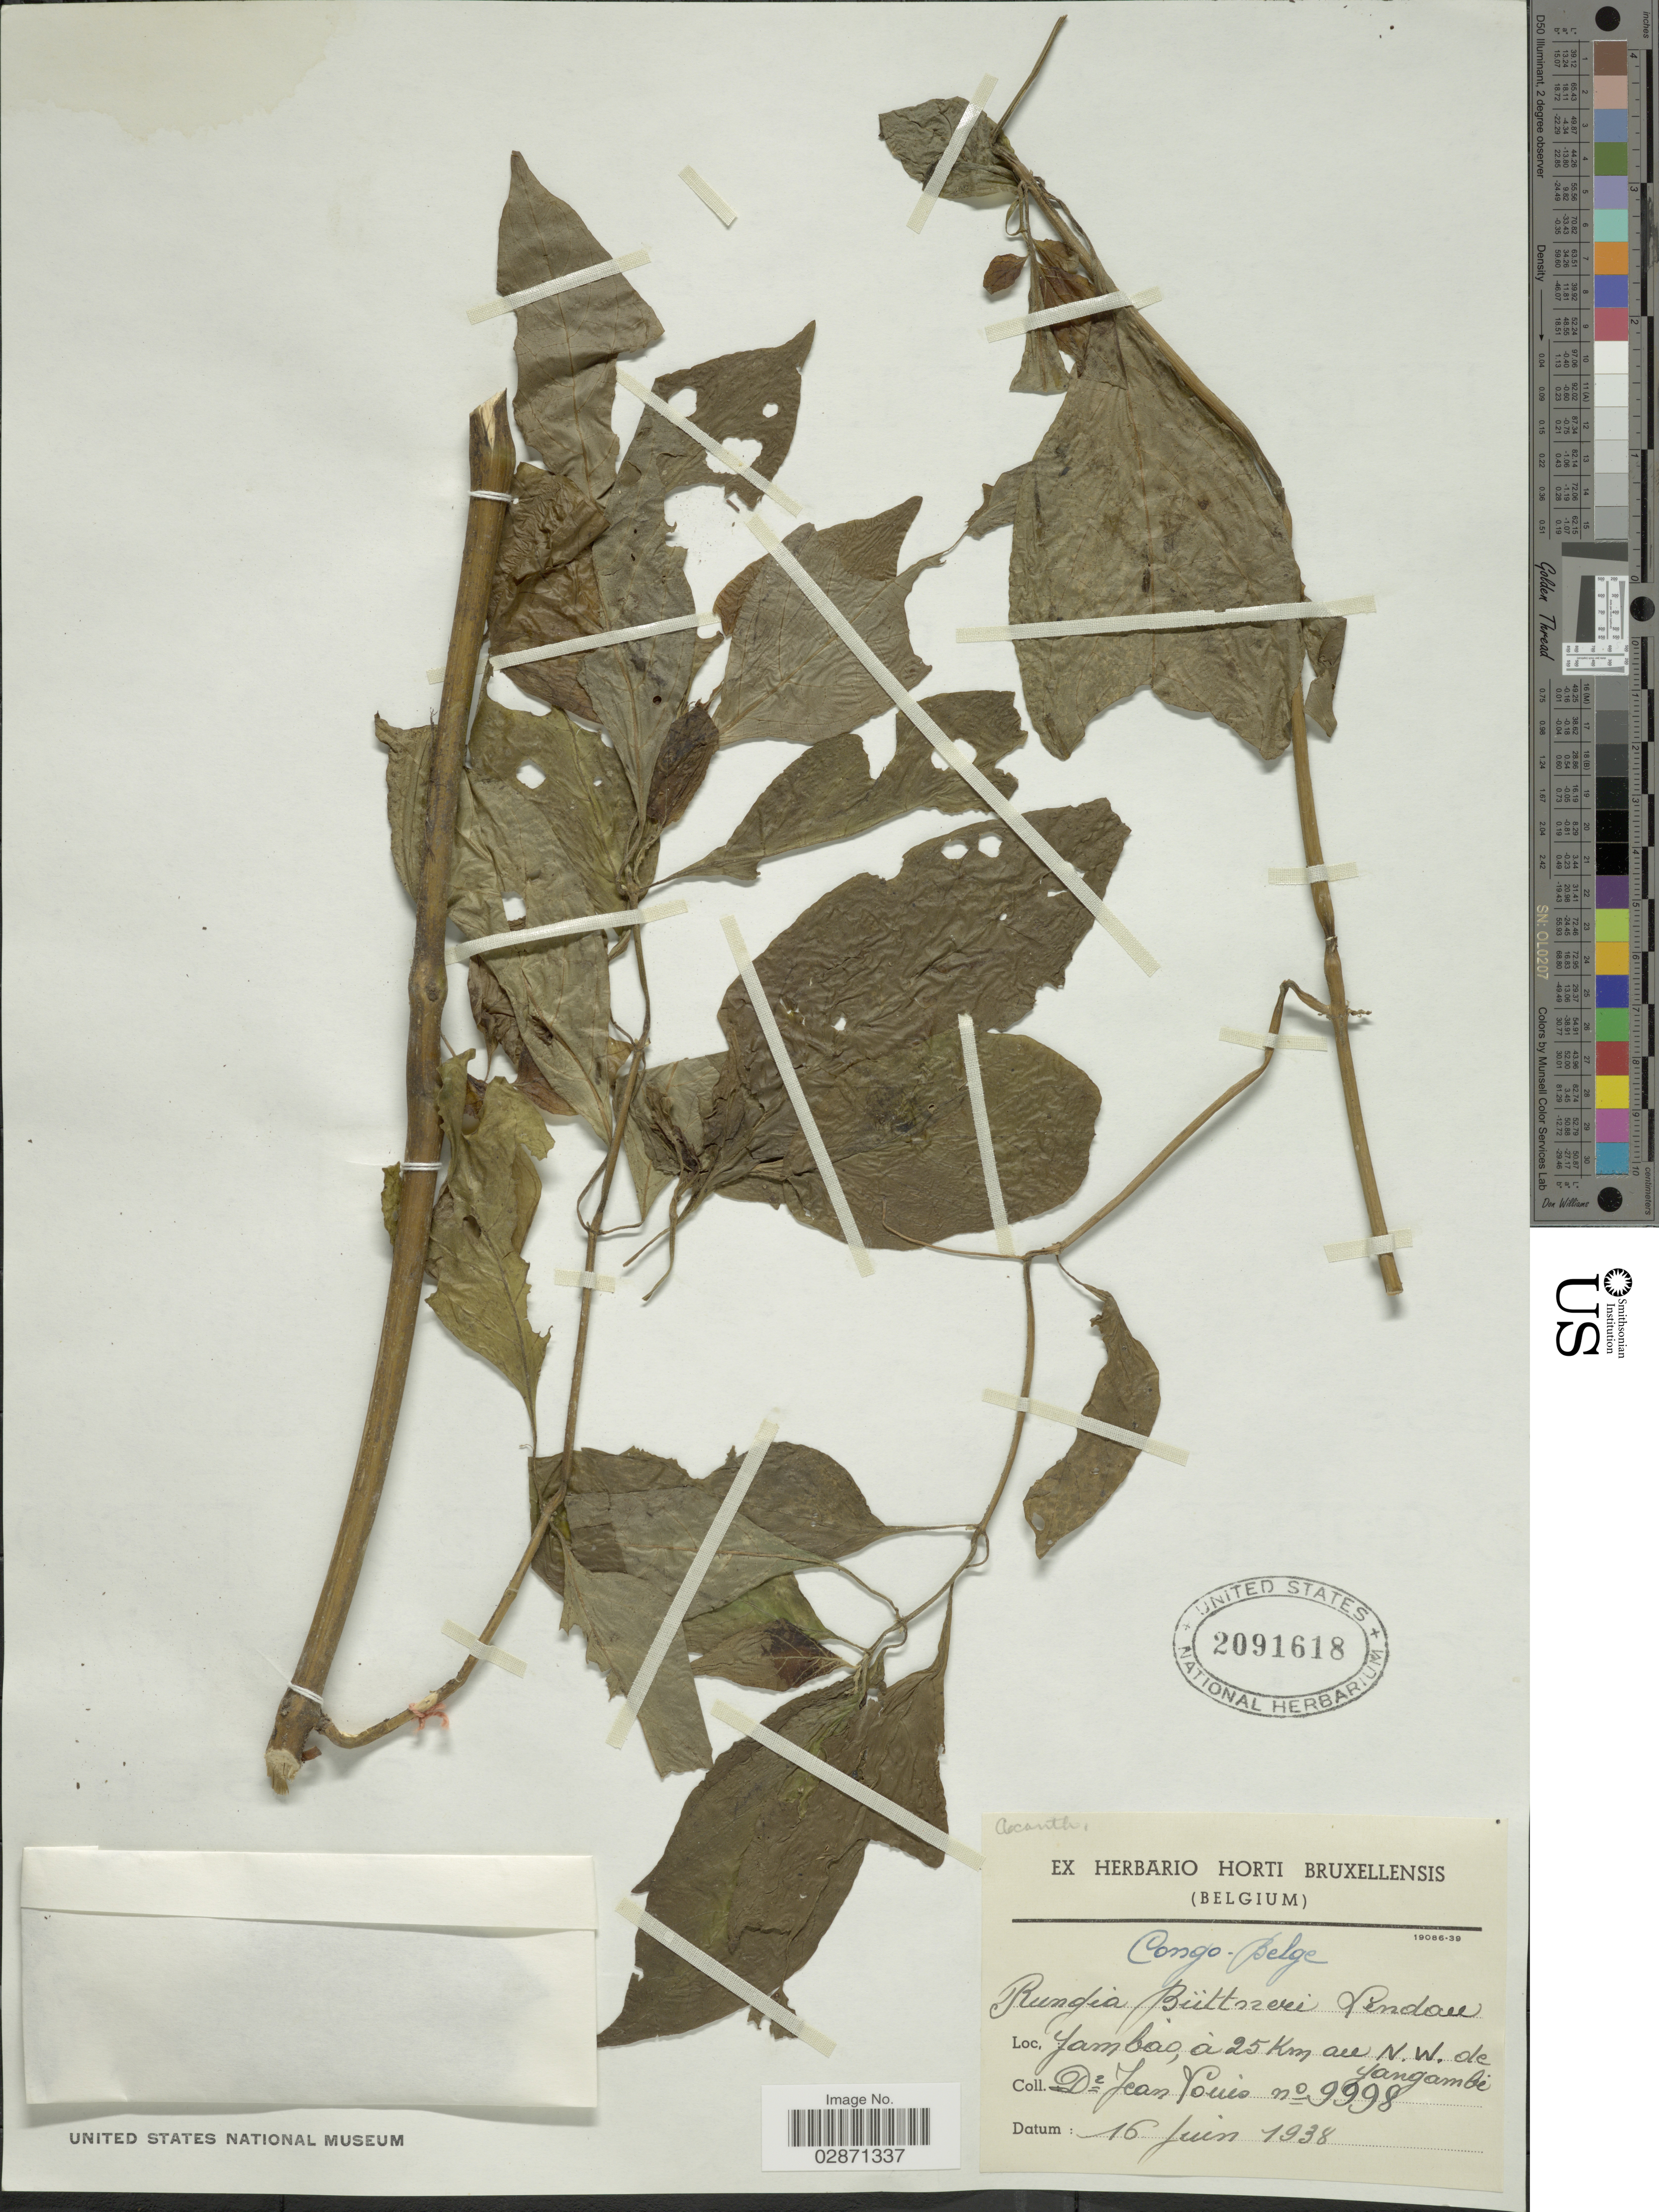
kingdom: Plantae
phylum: Tracheophyta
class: Magnoliopsida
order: Lamiales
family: Acanthaceae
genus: Rungia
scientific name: Rungia buettneri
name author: Lindau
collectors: J. Louis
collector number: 9998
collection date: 1938-06-16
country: Congo, Democratic Republic of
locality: Congo-Belge. Yambao, à 25 Km au N.W. de Yangambi.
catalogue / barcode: US 2091618